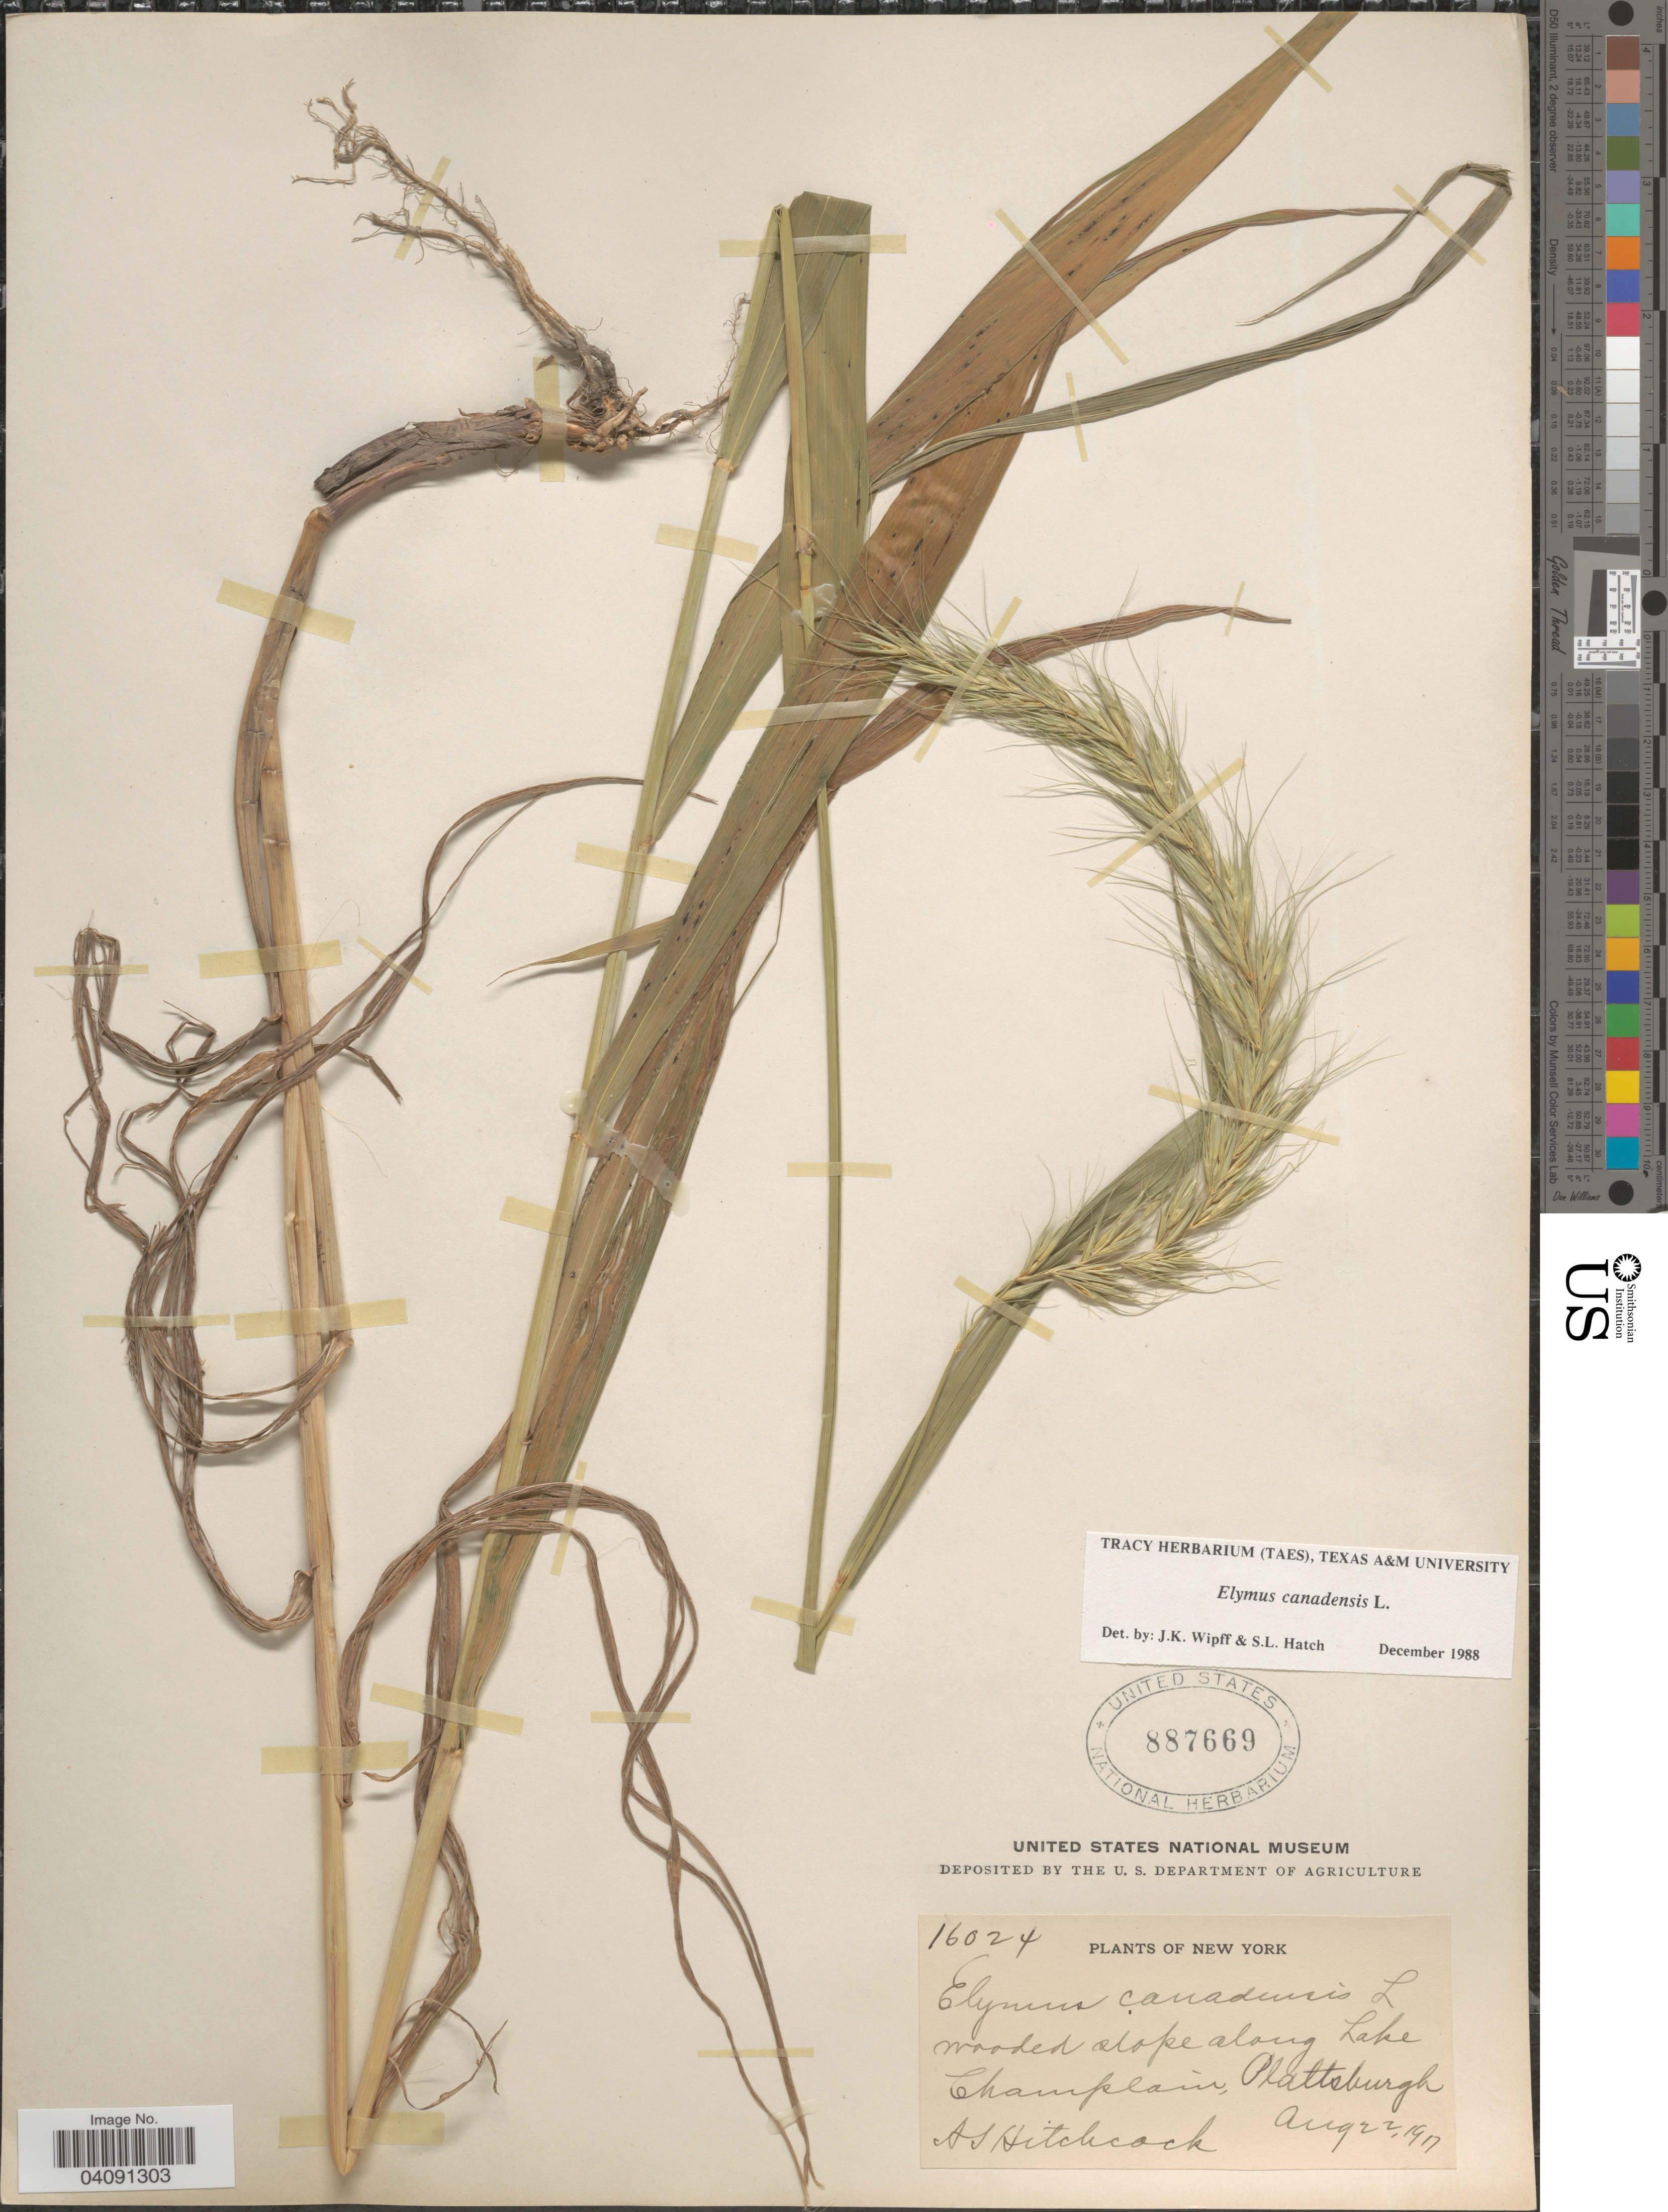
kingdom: Plantae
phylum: Tracheophyta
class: Liliopsida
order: Poales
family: Poaceae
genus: Elymus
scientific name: Elymus canadensis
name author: L.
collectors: A. S. Hitchcock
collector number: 16024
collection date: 1917-08-22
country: United States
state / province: New York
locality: Wooded slope, along Lake Champlain, Plattsburgh.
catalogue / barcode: US 887669